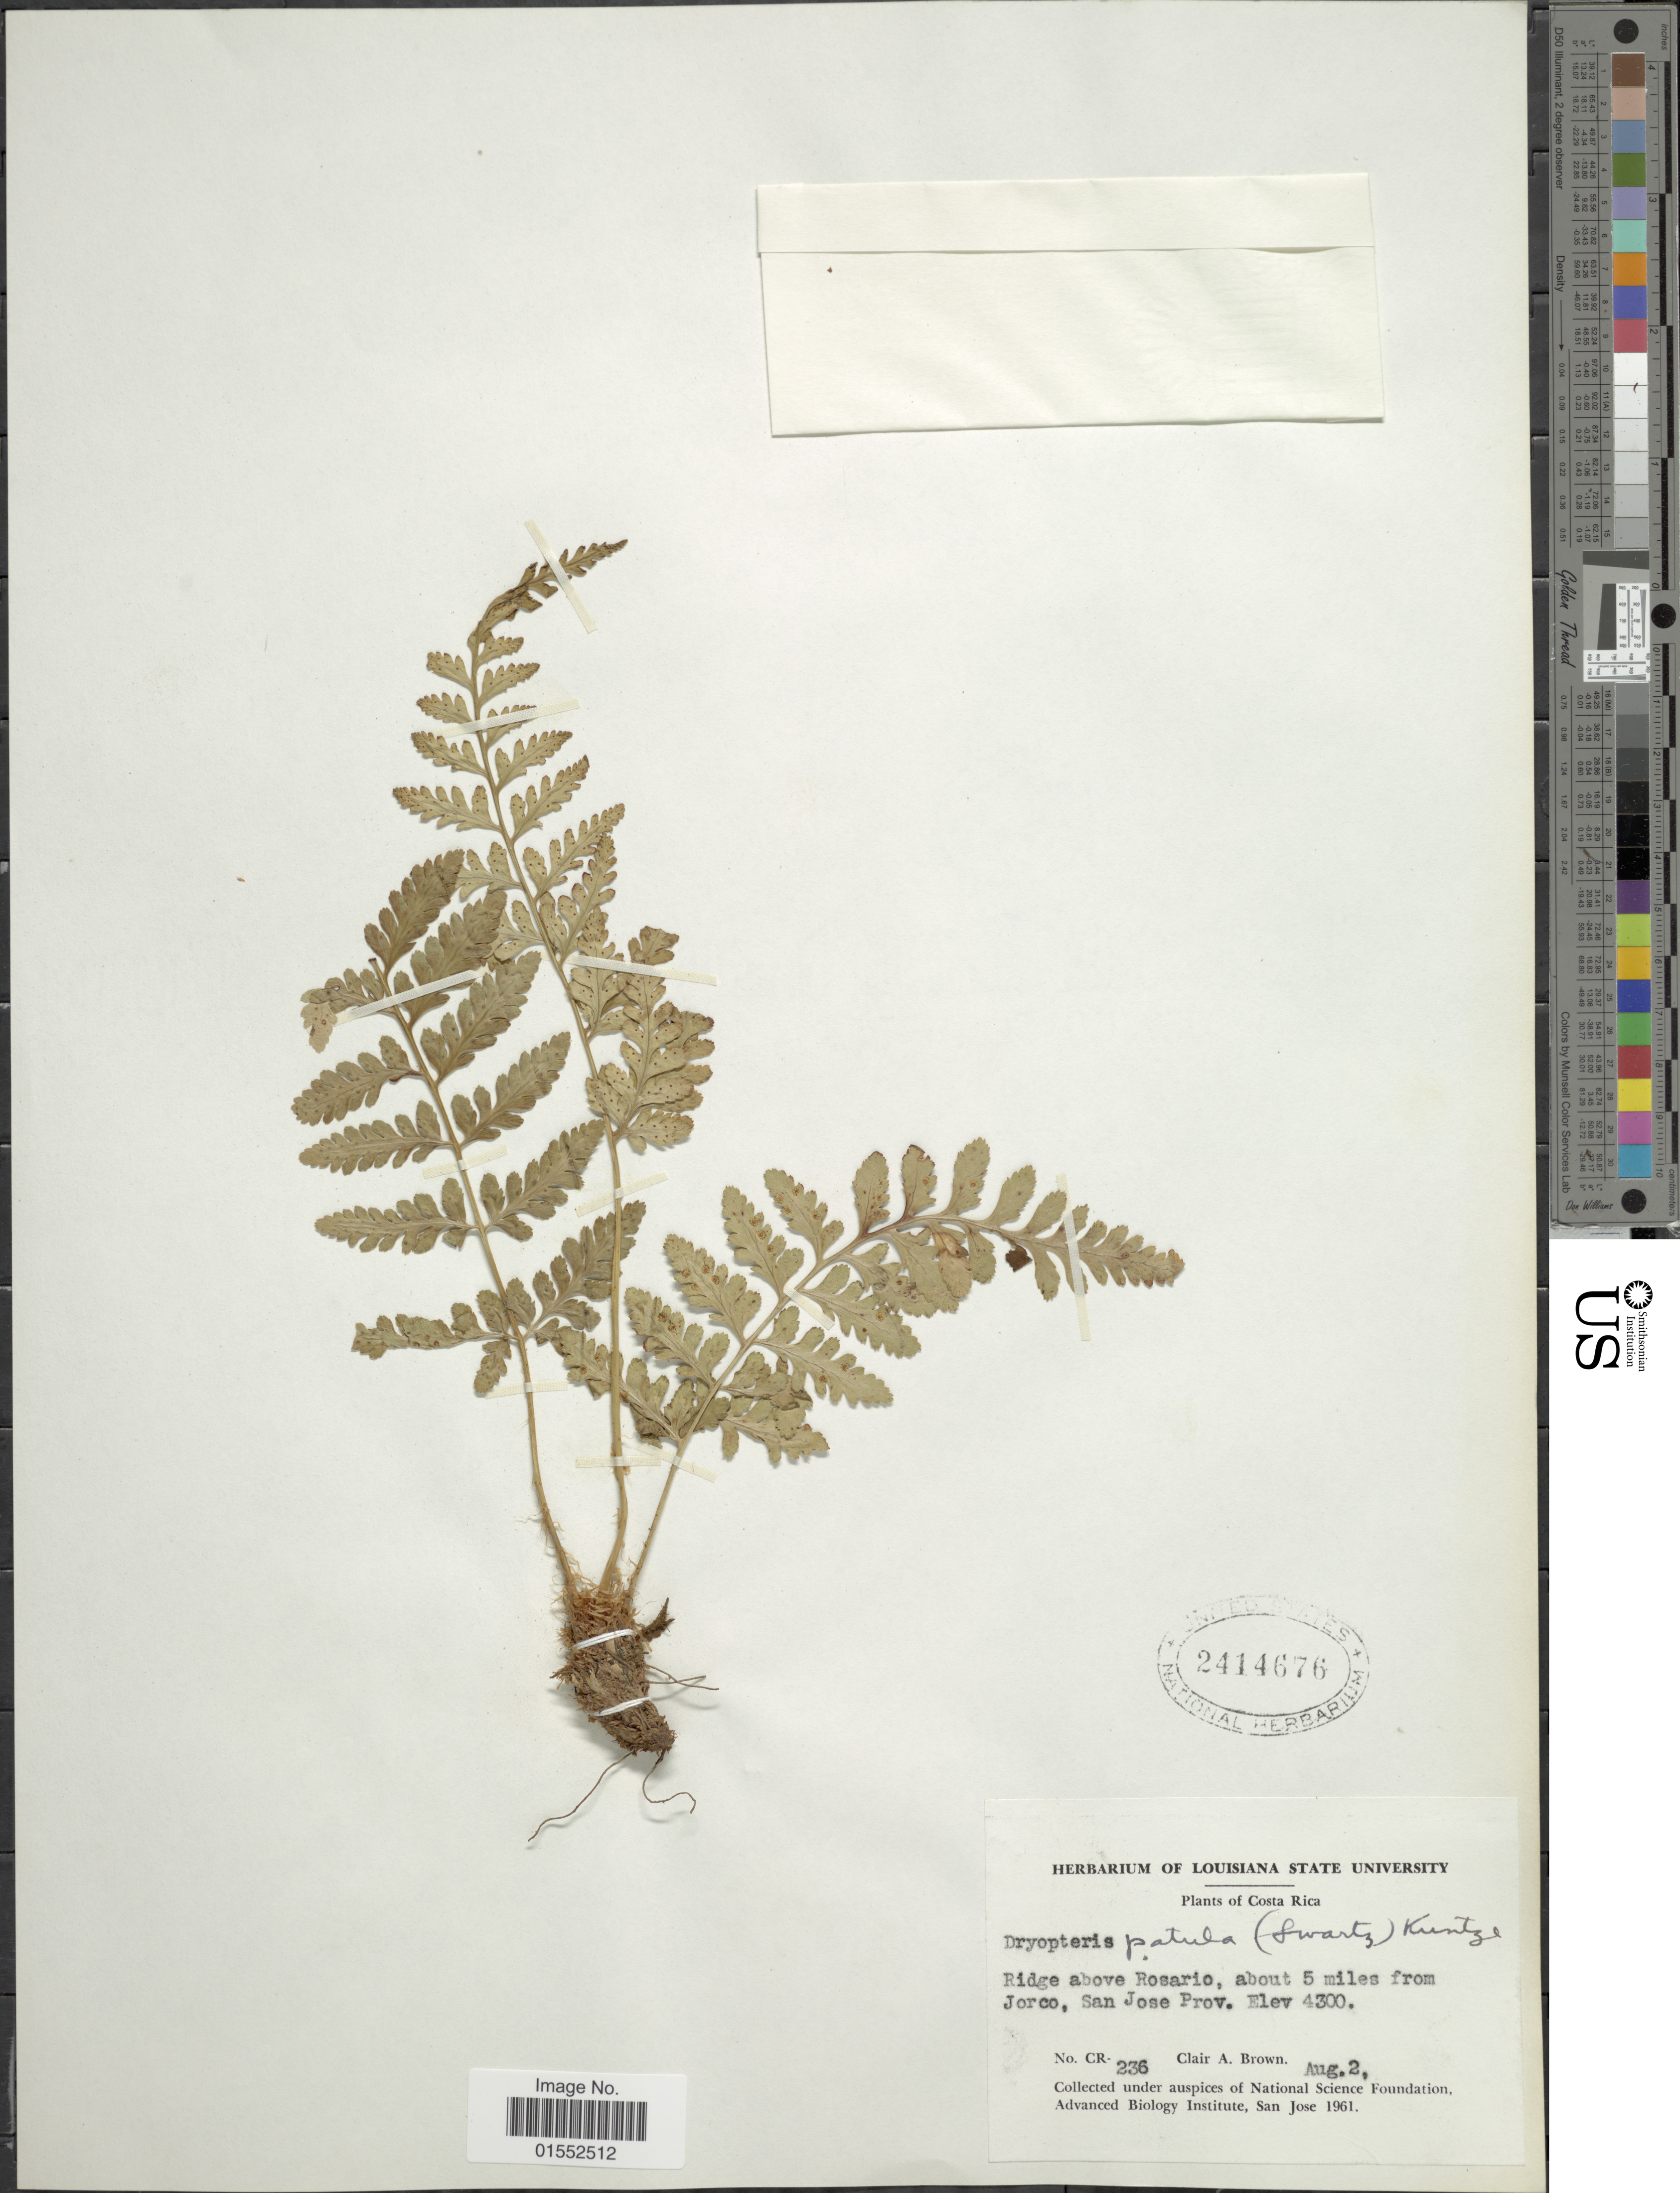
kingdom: Plantae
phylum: Tracheophyta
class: Polypodiopsida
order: Polypodiales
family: Dryopteridaceae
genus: Dryopteris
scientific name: Dryopteris patula var. serrata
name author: (Mett.) C.V. Morton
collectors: C. A. Brown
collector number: CR-236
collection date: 1961-08-02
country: Costa Rica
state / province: San José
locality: Costa Rica. Ridge above Rosario, about 5 miles from Jorco, San Jose Prov.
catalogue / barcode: US 2414676